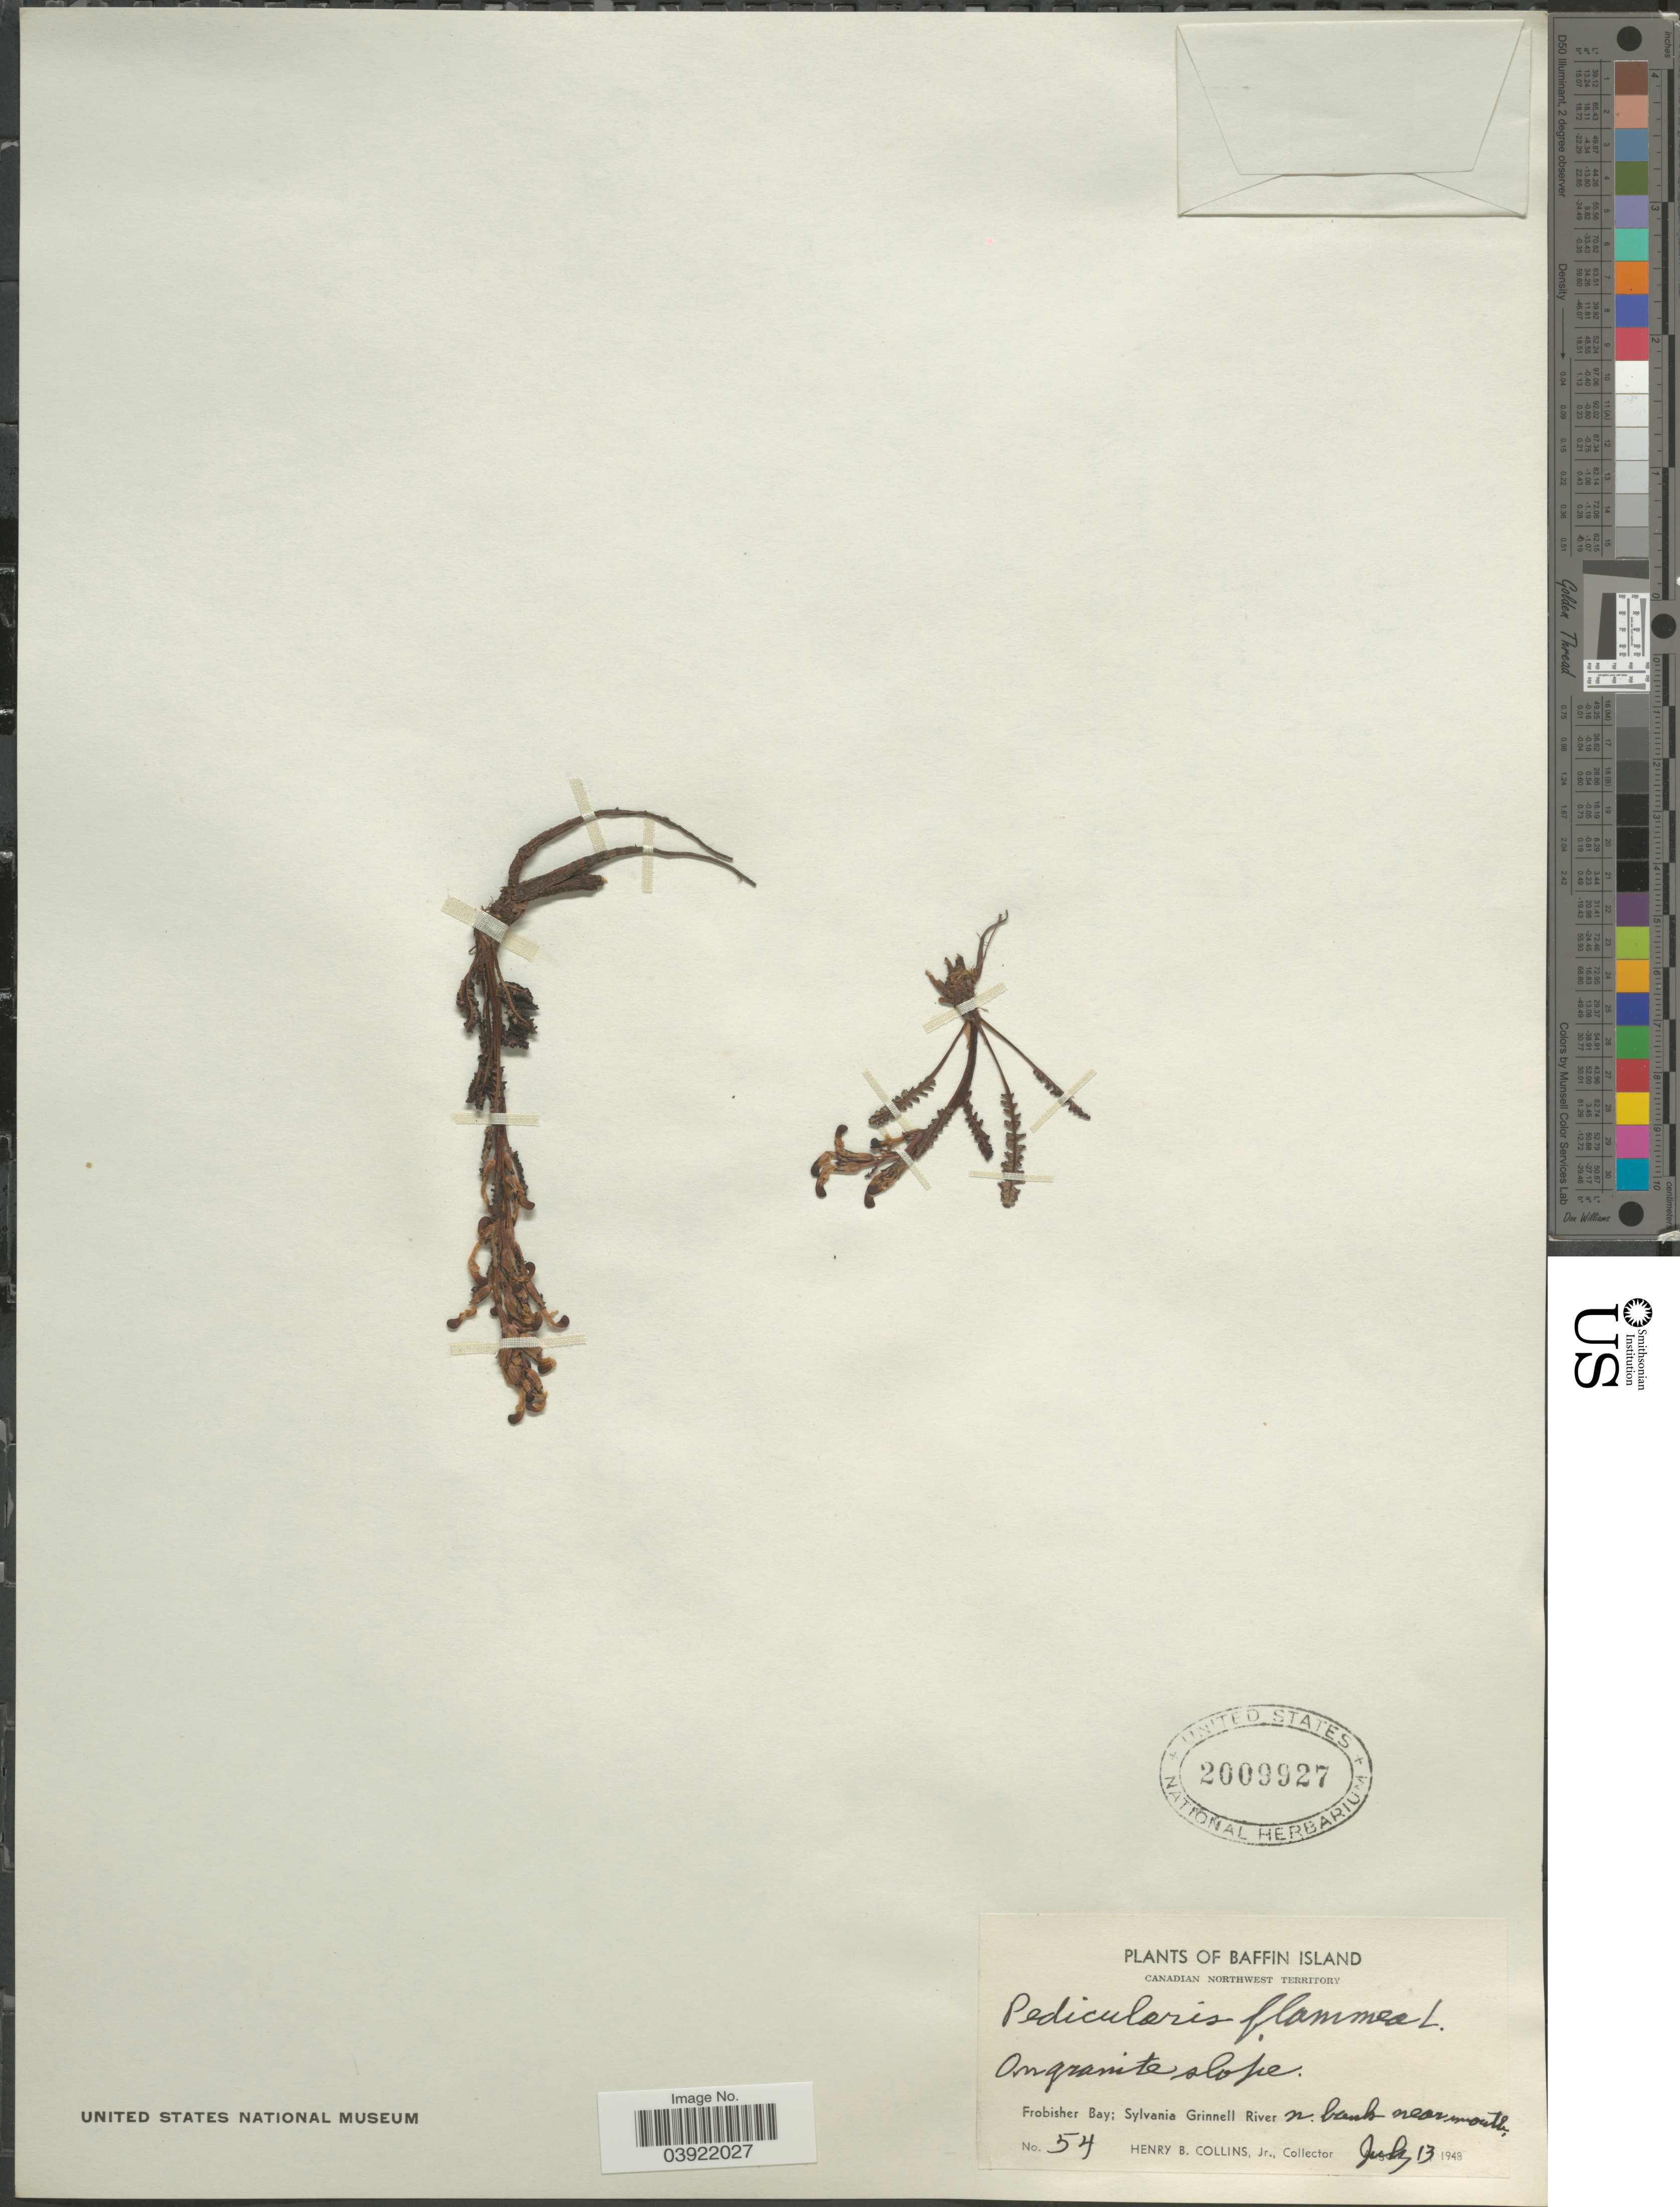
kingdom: Plantae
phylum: Tracheophyta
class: Magnoliopsida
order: Lamiales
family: Orobanchaceae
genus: Pedicularis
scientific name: Pedicularis flammea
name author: L.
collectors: H. Collins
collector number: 54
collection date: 1948-07-13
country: Canada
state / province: Northwest Territories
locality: Baffin Island. Frobisher Bay; Sylvania Grinnell River. n. bank near mouth.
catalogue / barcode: US 2009927